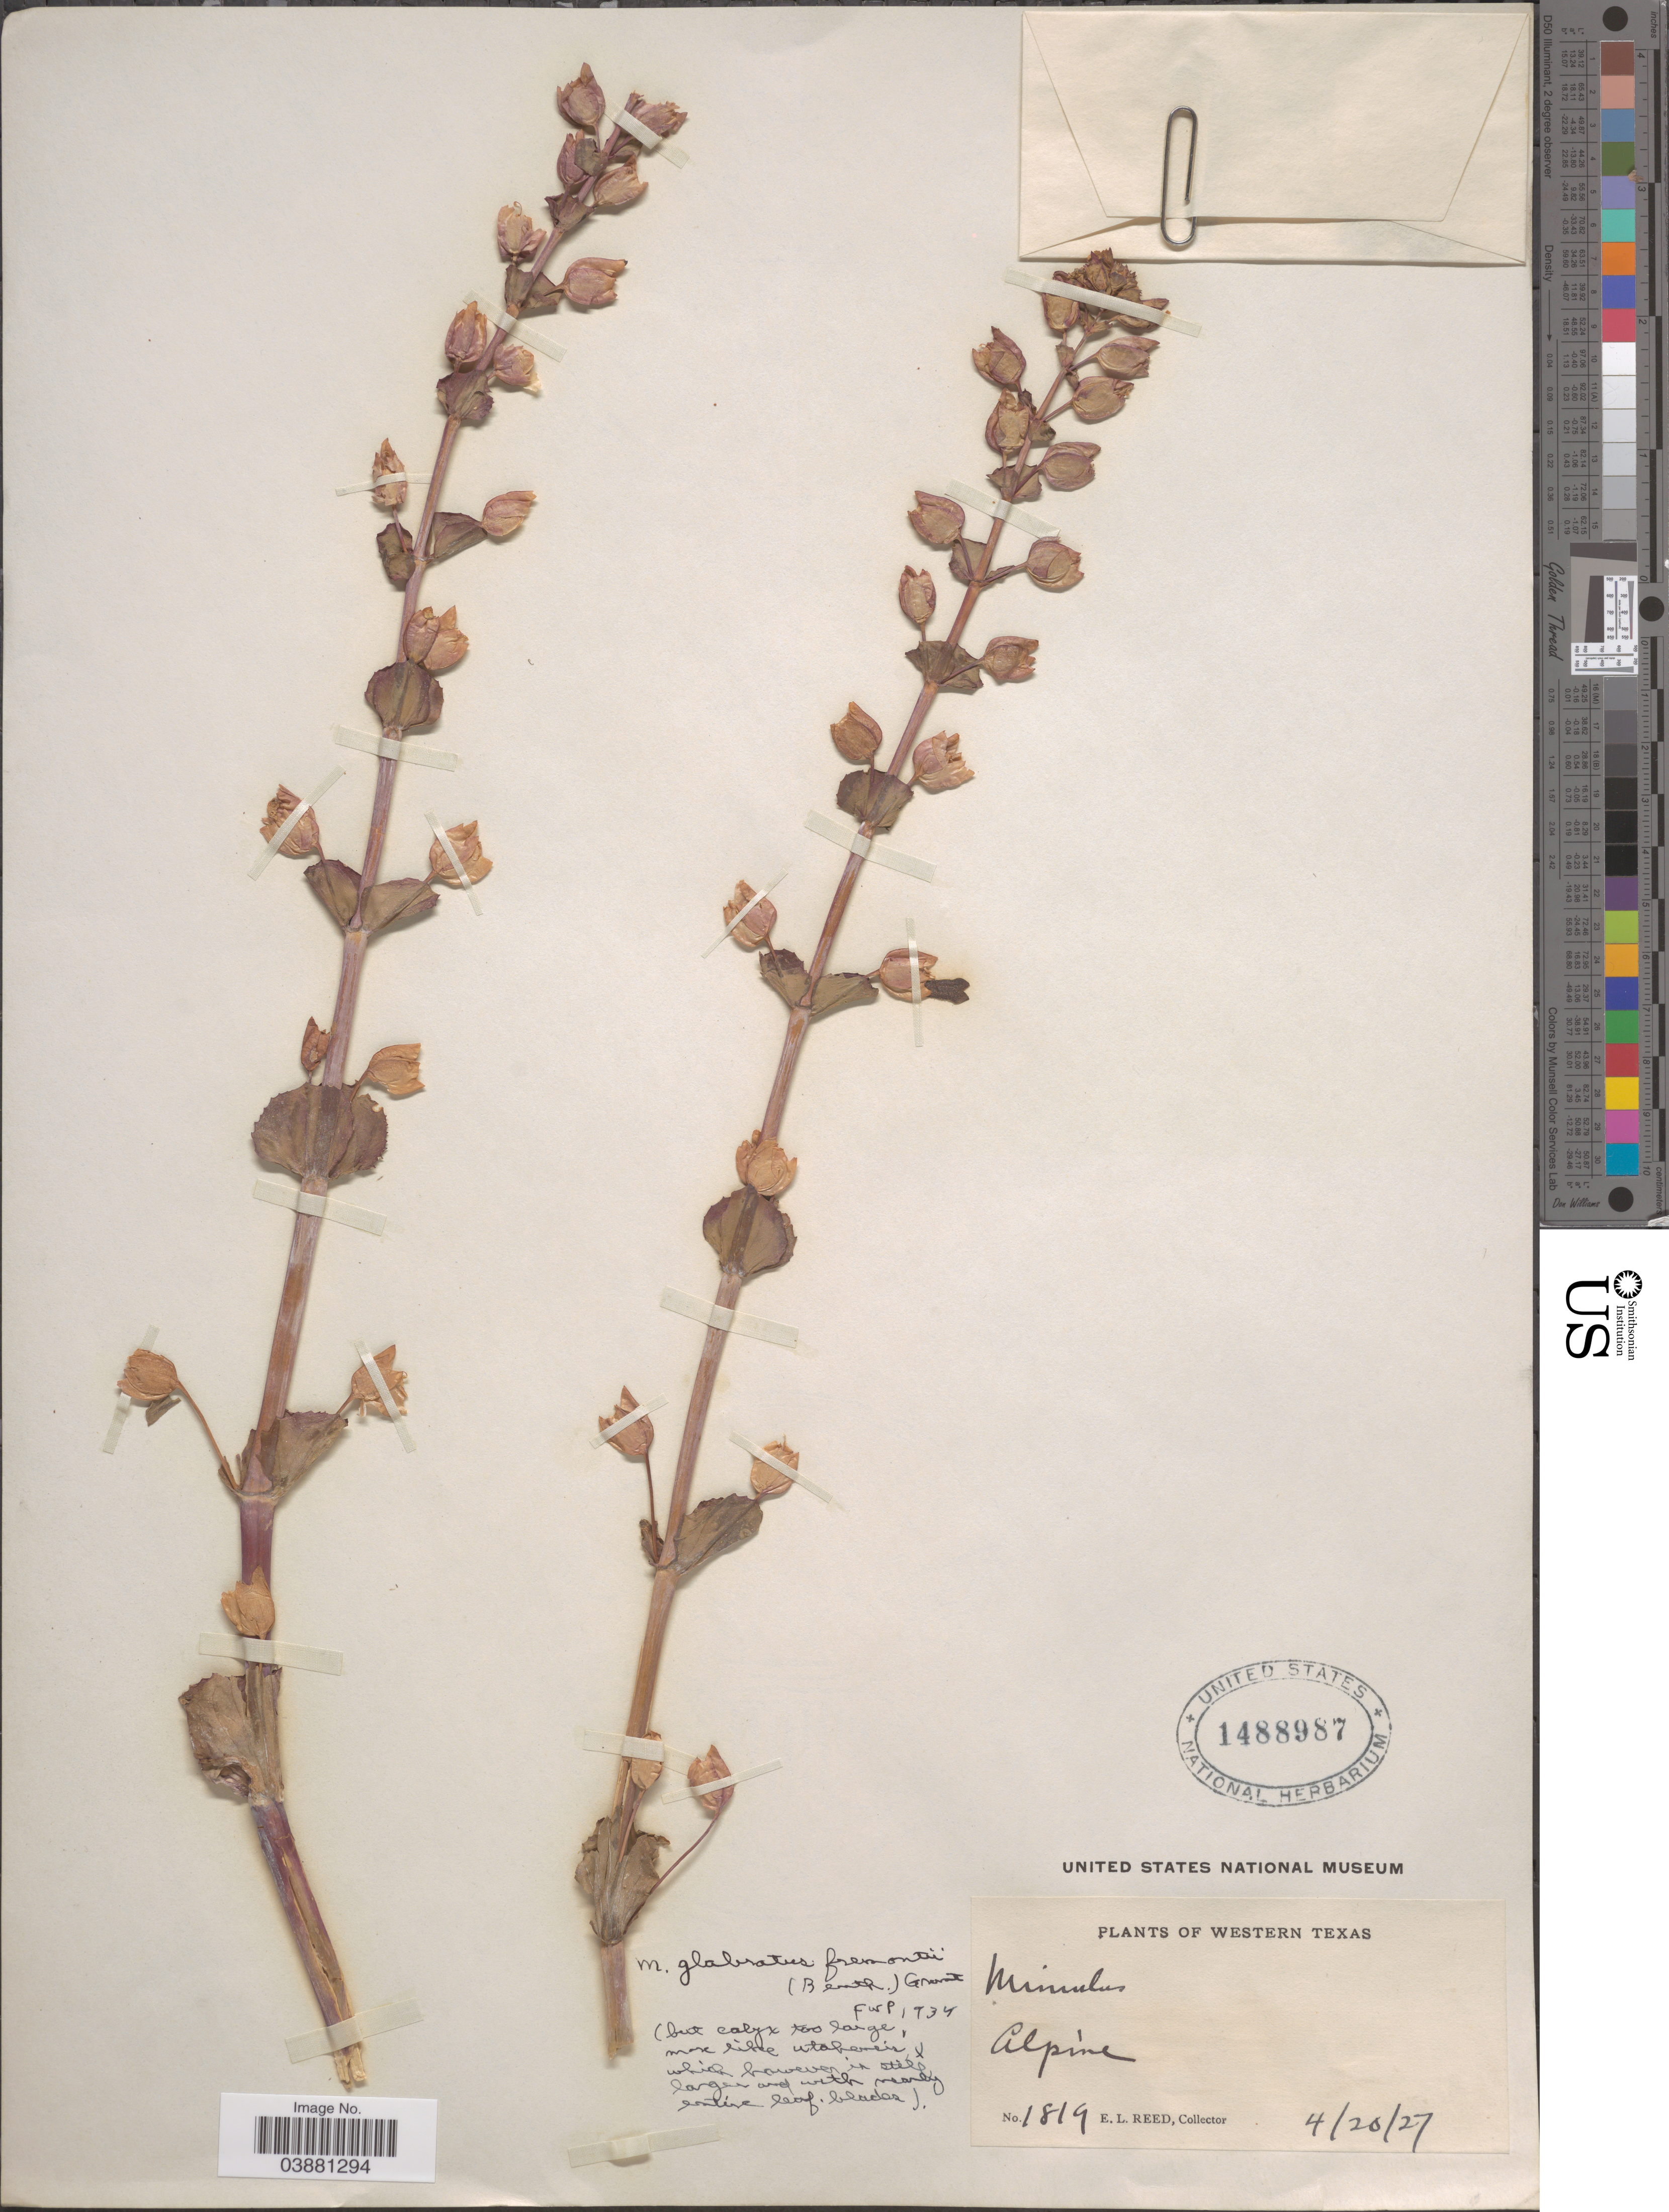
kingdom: Plantae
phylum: Tracheophyta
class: Magnoliopsida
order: Lamiales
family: Phrymaceae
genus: Mimulus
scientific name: Mimulus glabratus var. fremontii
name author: Kunth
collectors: E. Reed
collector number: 1819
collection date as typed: Transcribed d/m/y: 20/4/27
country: United States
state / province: Texas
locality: Western Texas. Alpine.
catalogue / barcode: US 1488987